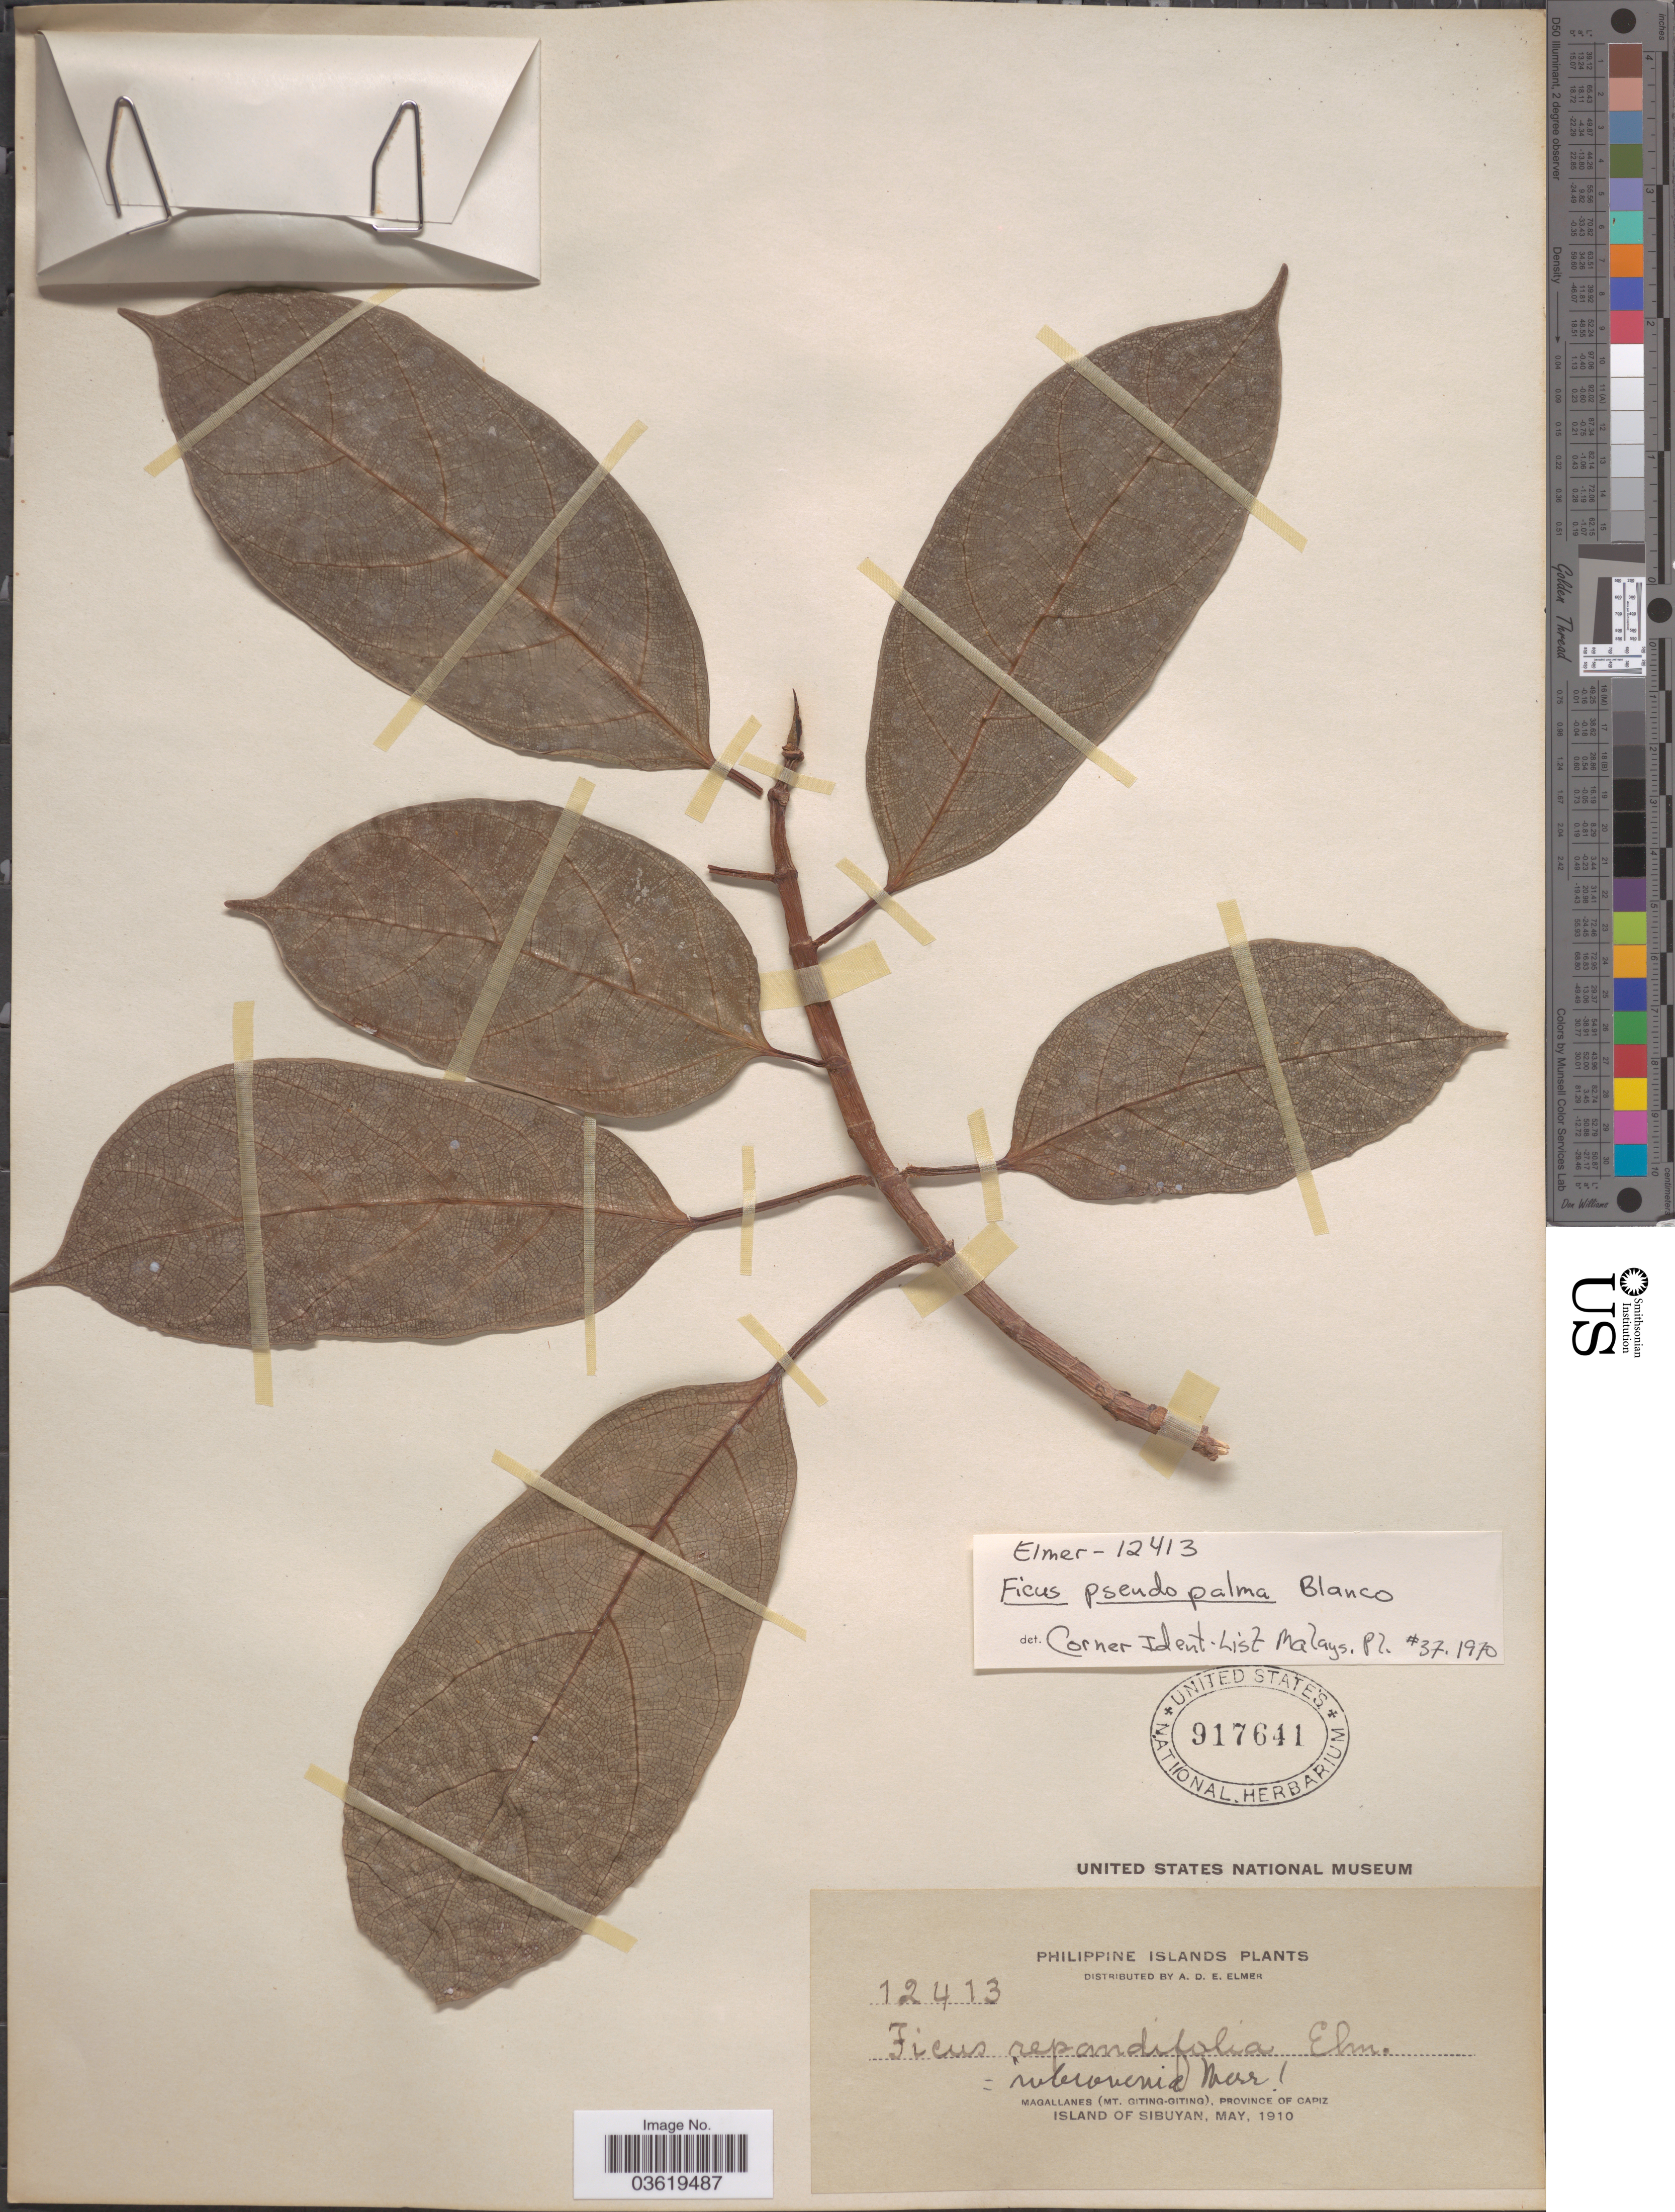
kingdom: Plantae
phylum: Tracheophyta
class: Magnoliopsida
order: Rosales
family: Moraceae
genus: Ficus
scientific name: Ficus pseudopalma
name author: Blanco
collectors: A. D. E. Elmer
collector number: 12413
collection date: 1910-05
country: Philippines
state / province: Western Visayas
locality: Magallanes (Mt. Giting-Giting), Province of Capiz. Island of Sibuyan.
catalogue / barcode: US 917641